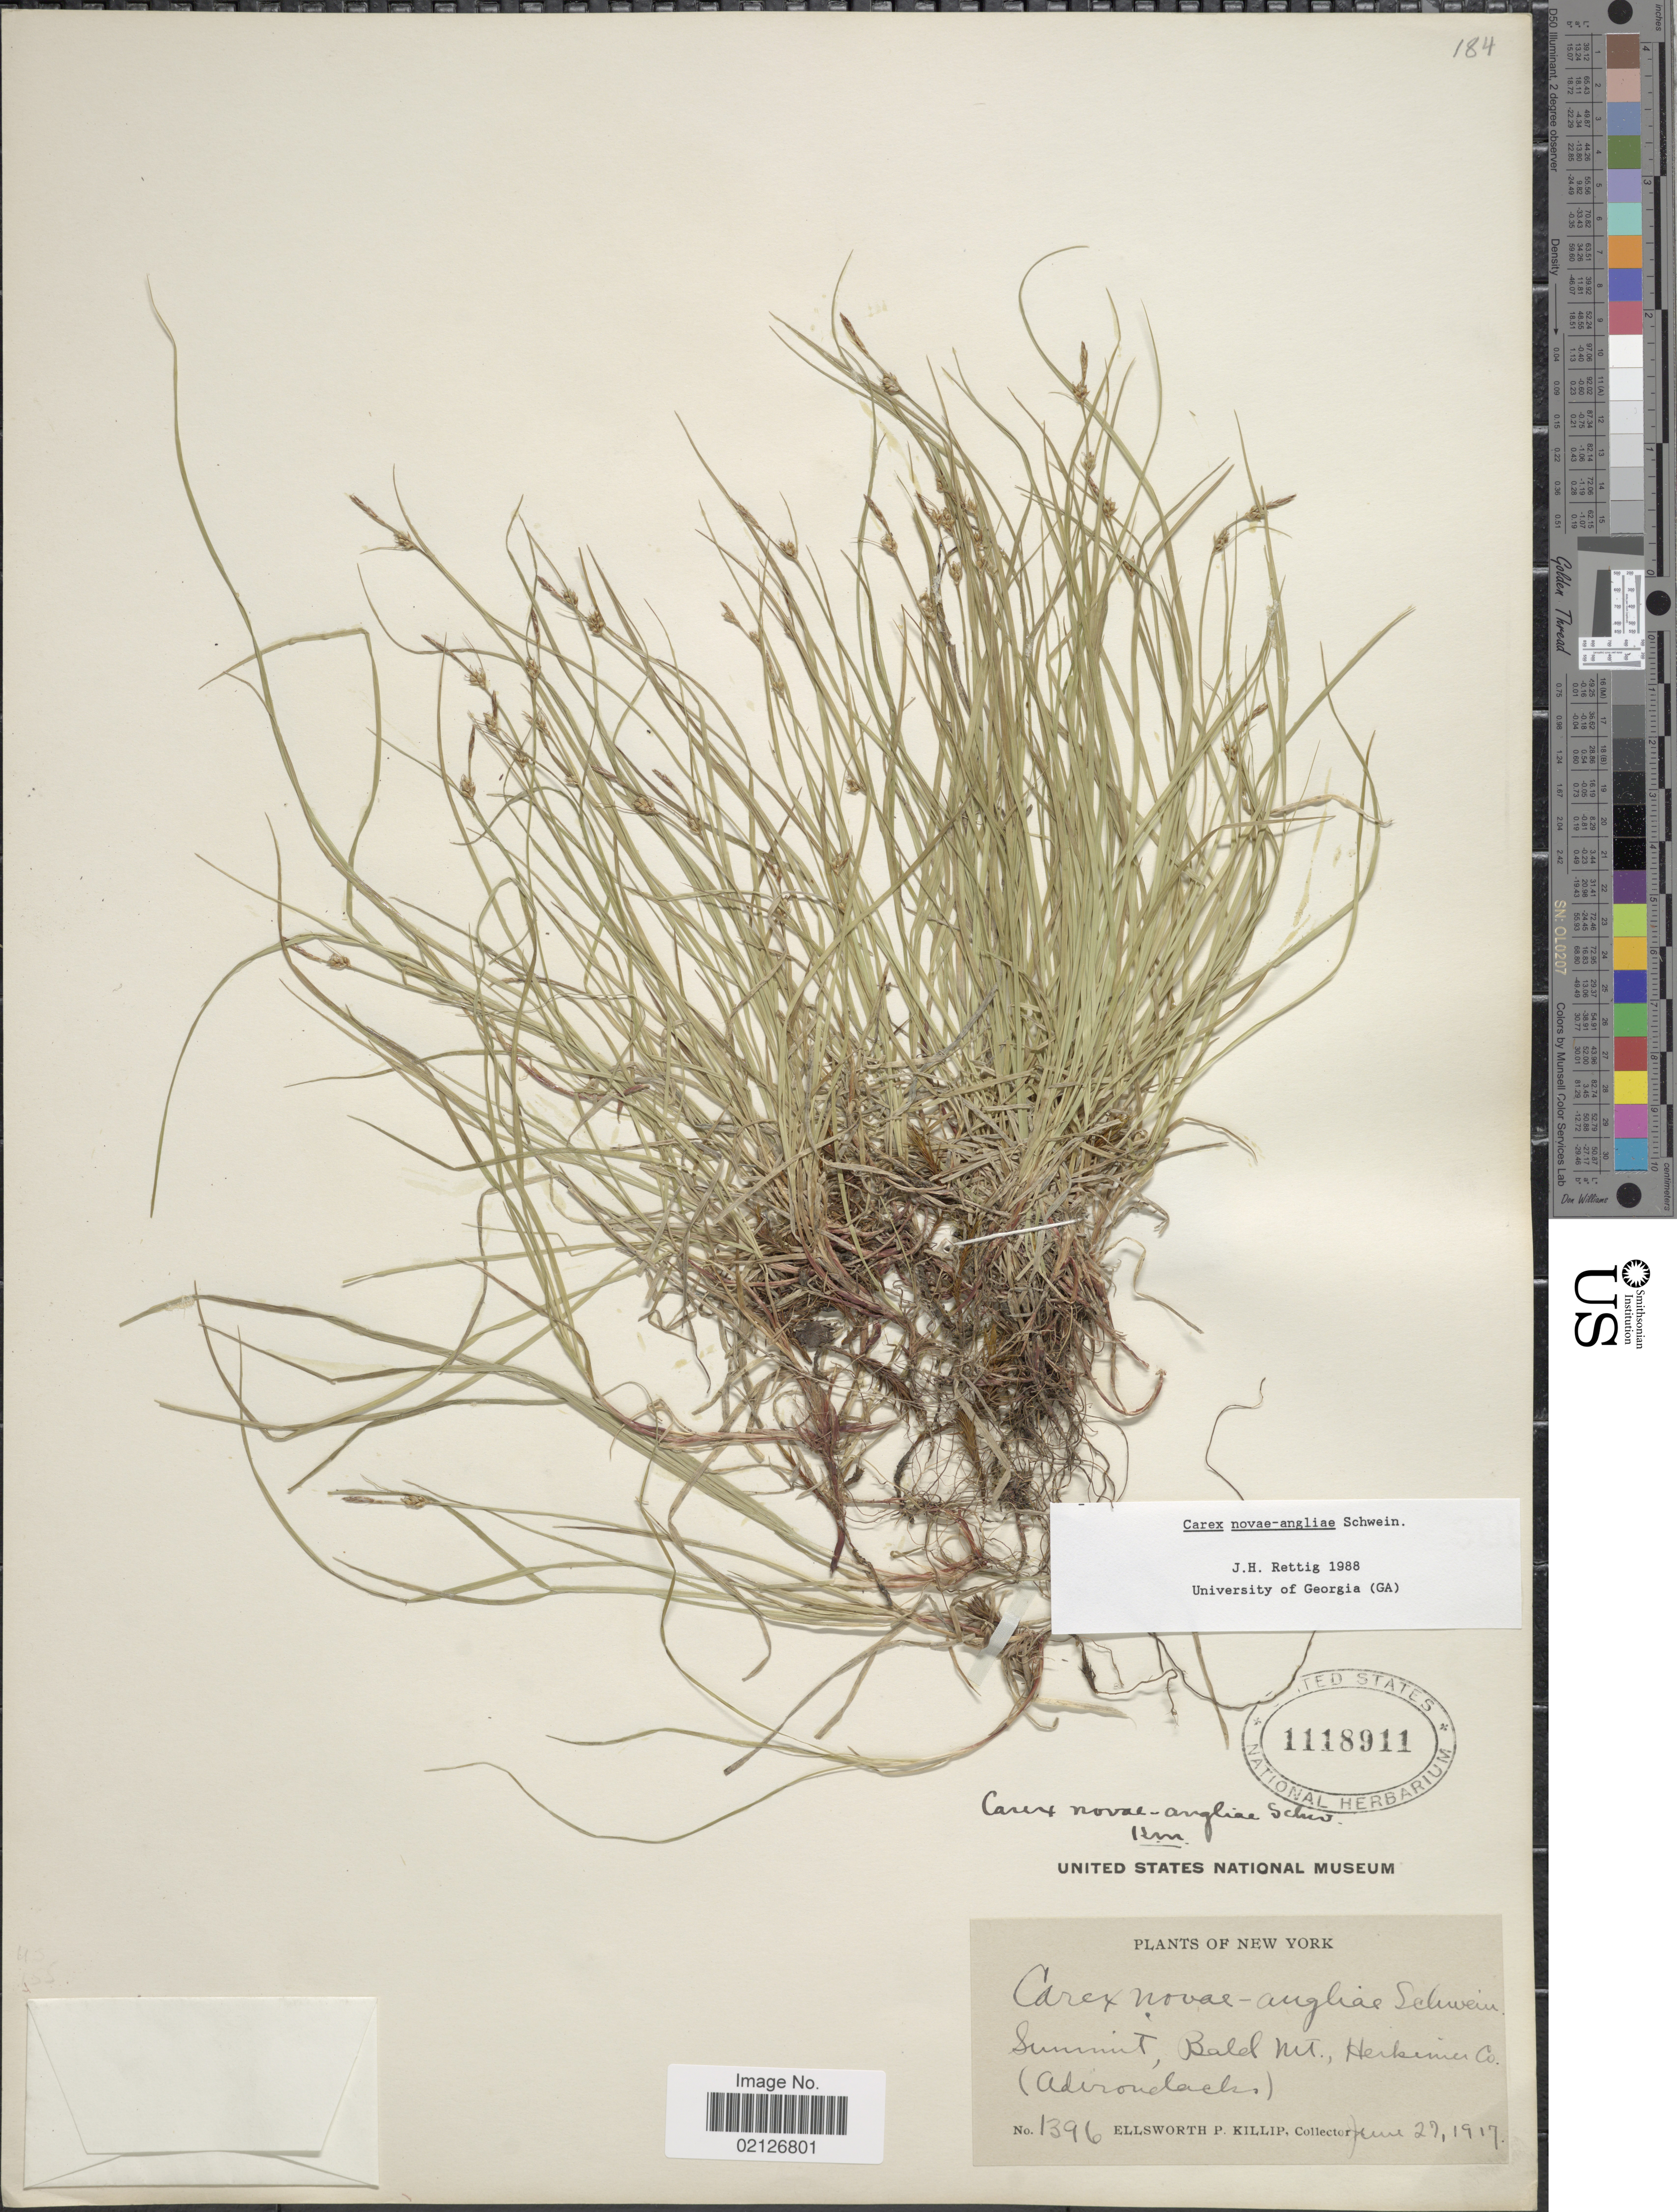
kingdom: Plantae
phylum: Tracheophyta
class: Liliopsida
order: Poales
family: Cyperaceae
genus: Carex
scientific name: Carex novae-angliae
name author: Schwein.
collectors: E. P. Killip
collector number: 1396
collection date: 1917-06-27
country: United States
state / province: New York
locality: Summit, Bald Mt., Herkimer Co. (Adirondacks)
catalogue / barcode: US 1118911